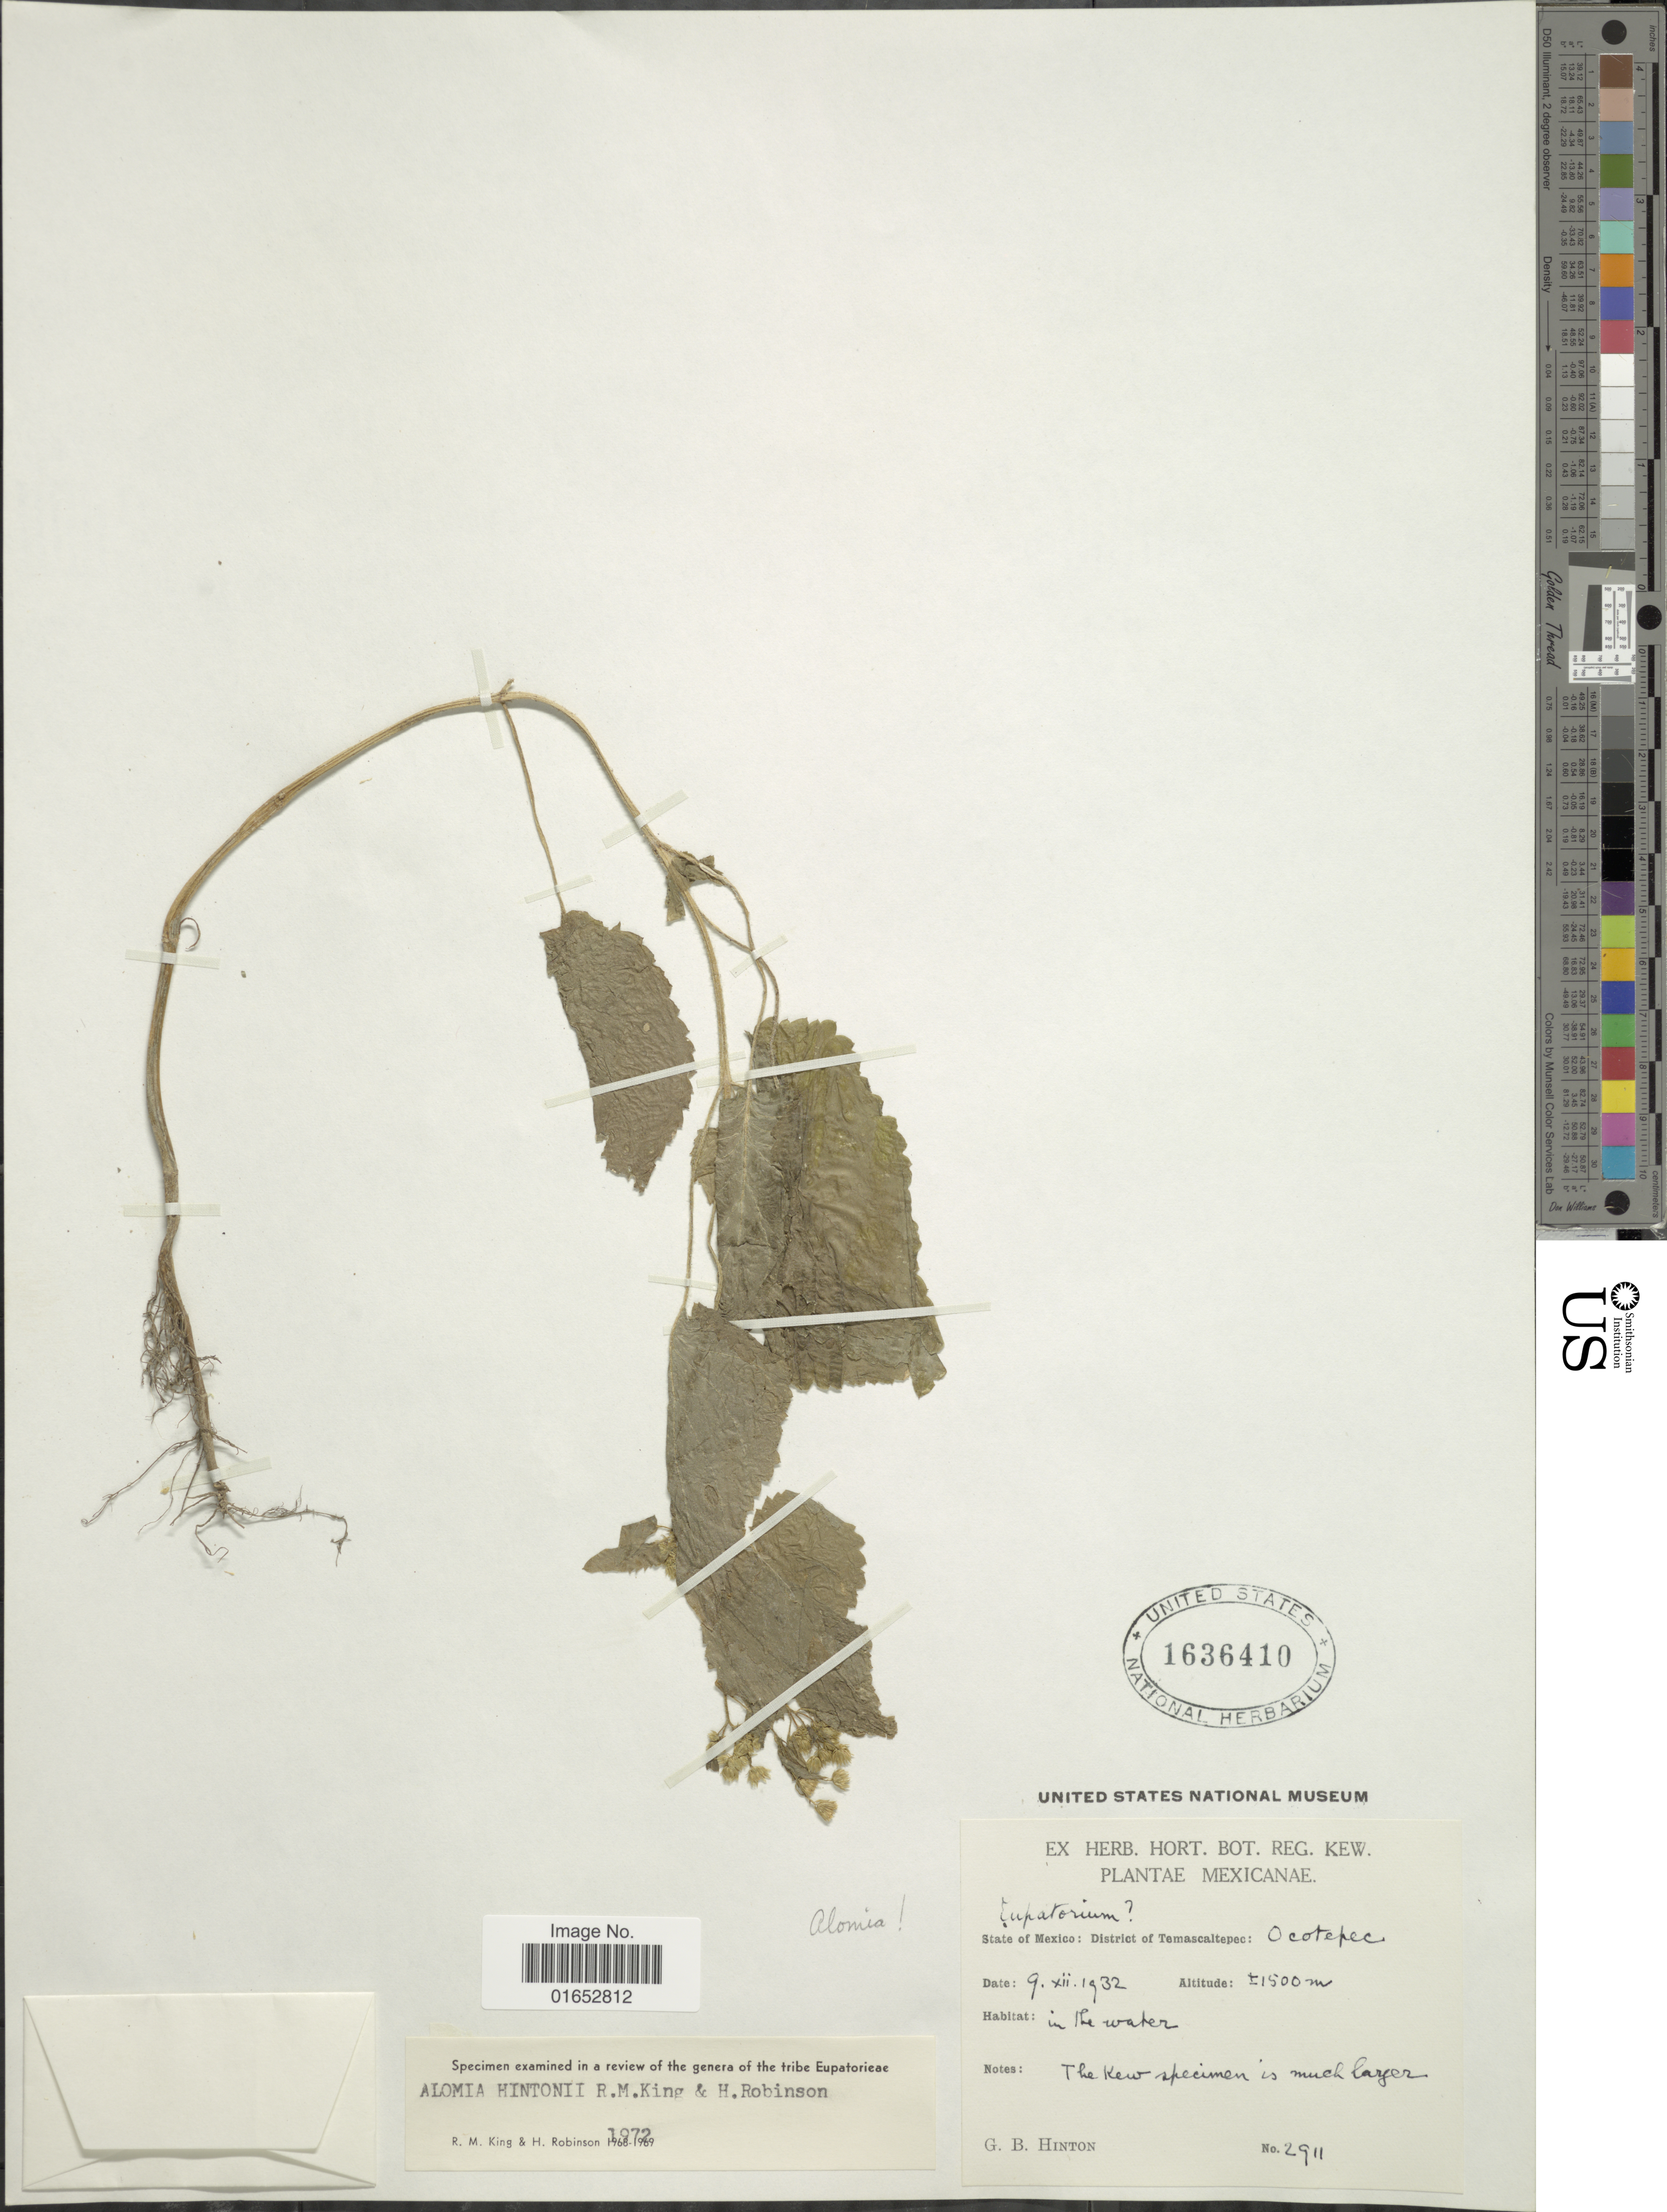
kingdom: Plantae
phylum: Tracheophyta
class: Magnoliopsida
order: Asterales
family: Asteraceae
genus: Alomia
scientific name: Alomia hintonii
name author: R.M. King & H. Rob.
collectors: G. B. Hinton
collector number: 2911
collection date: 1932-12-09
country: Mexico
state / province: México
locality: District of Temascaltepec: Ocotepec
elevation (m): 1500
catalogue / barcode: US 1636410